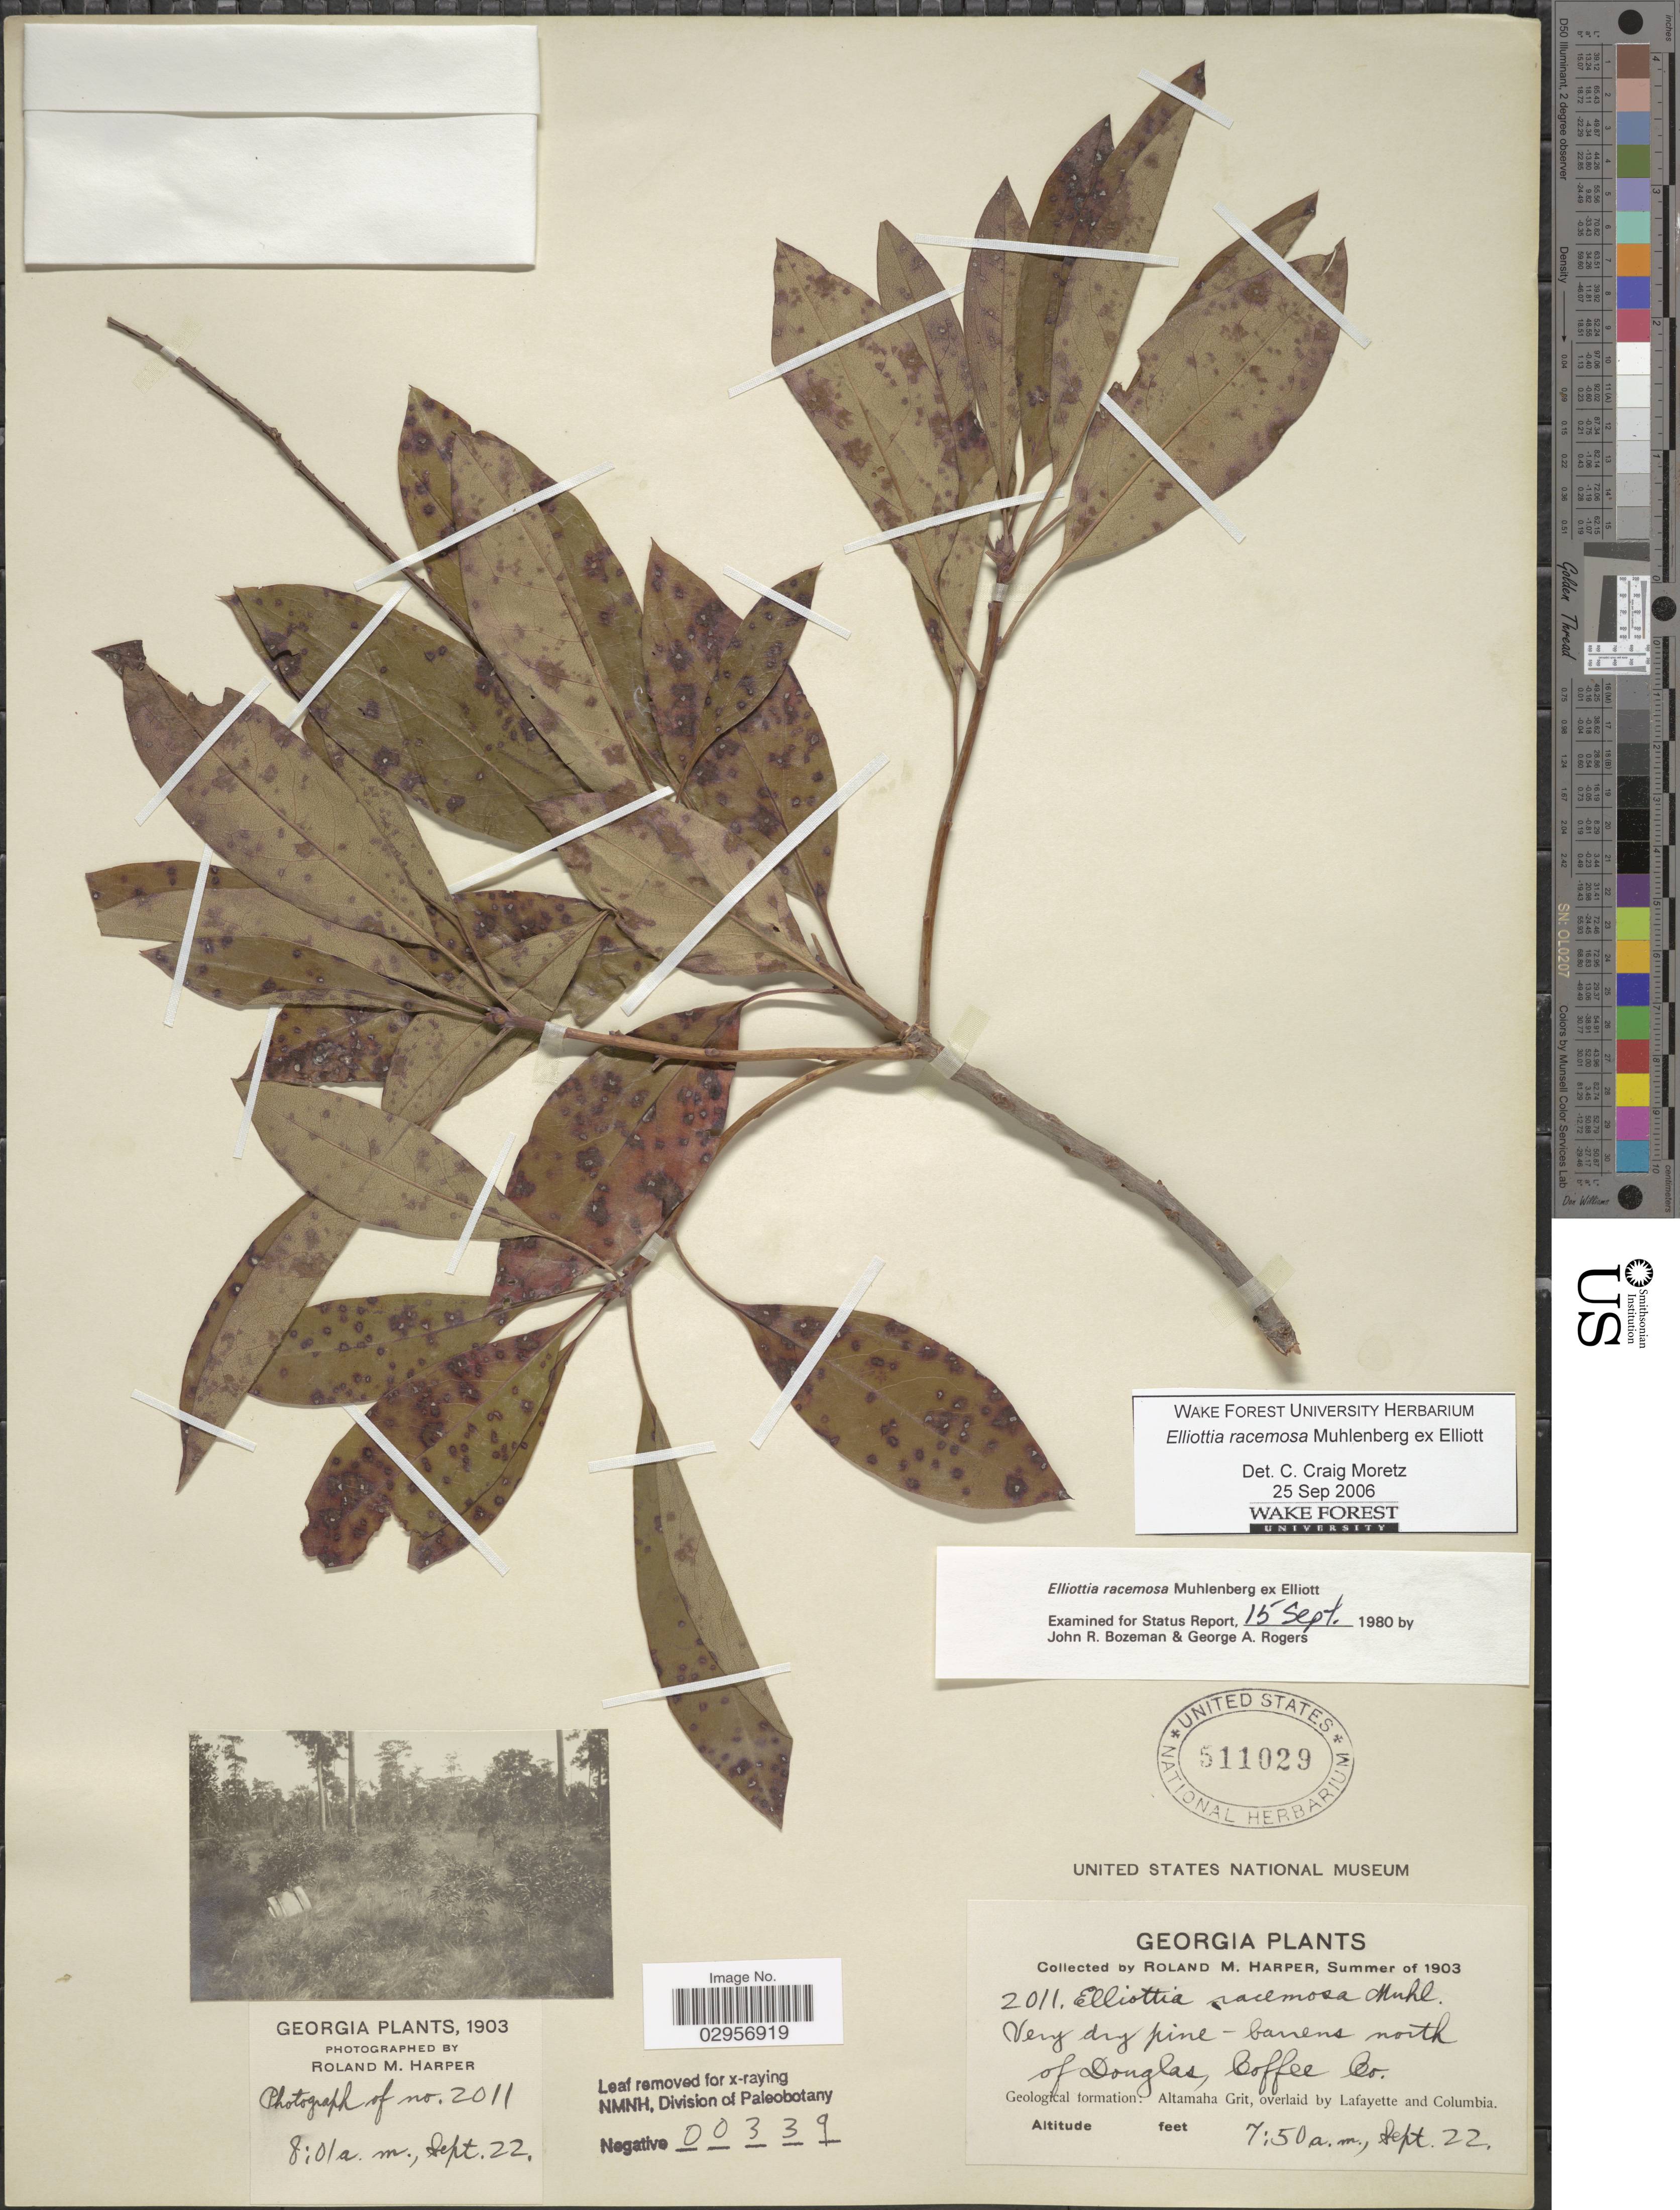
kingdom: Plantae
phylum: Tracheophyta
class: Magnoliopsida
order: Ericales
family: Ericaceae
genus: Elliottia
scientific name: Elliottia racemosa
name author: Muhl. ex Elliott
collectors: R. M. Harper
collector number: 2011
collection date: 1903-09-22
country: United States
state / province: Georgia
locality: Very dry pine-barrens north of Douglas, Coffee Co.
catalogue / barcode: US 511029